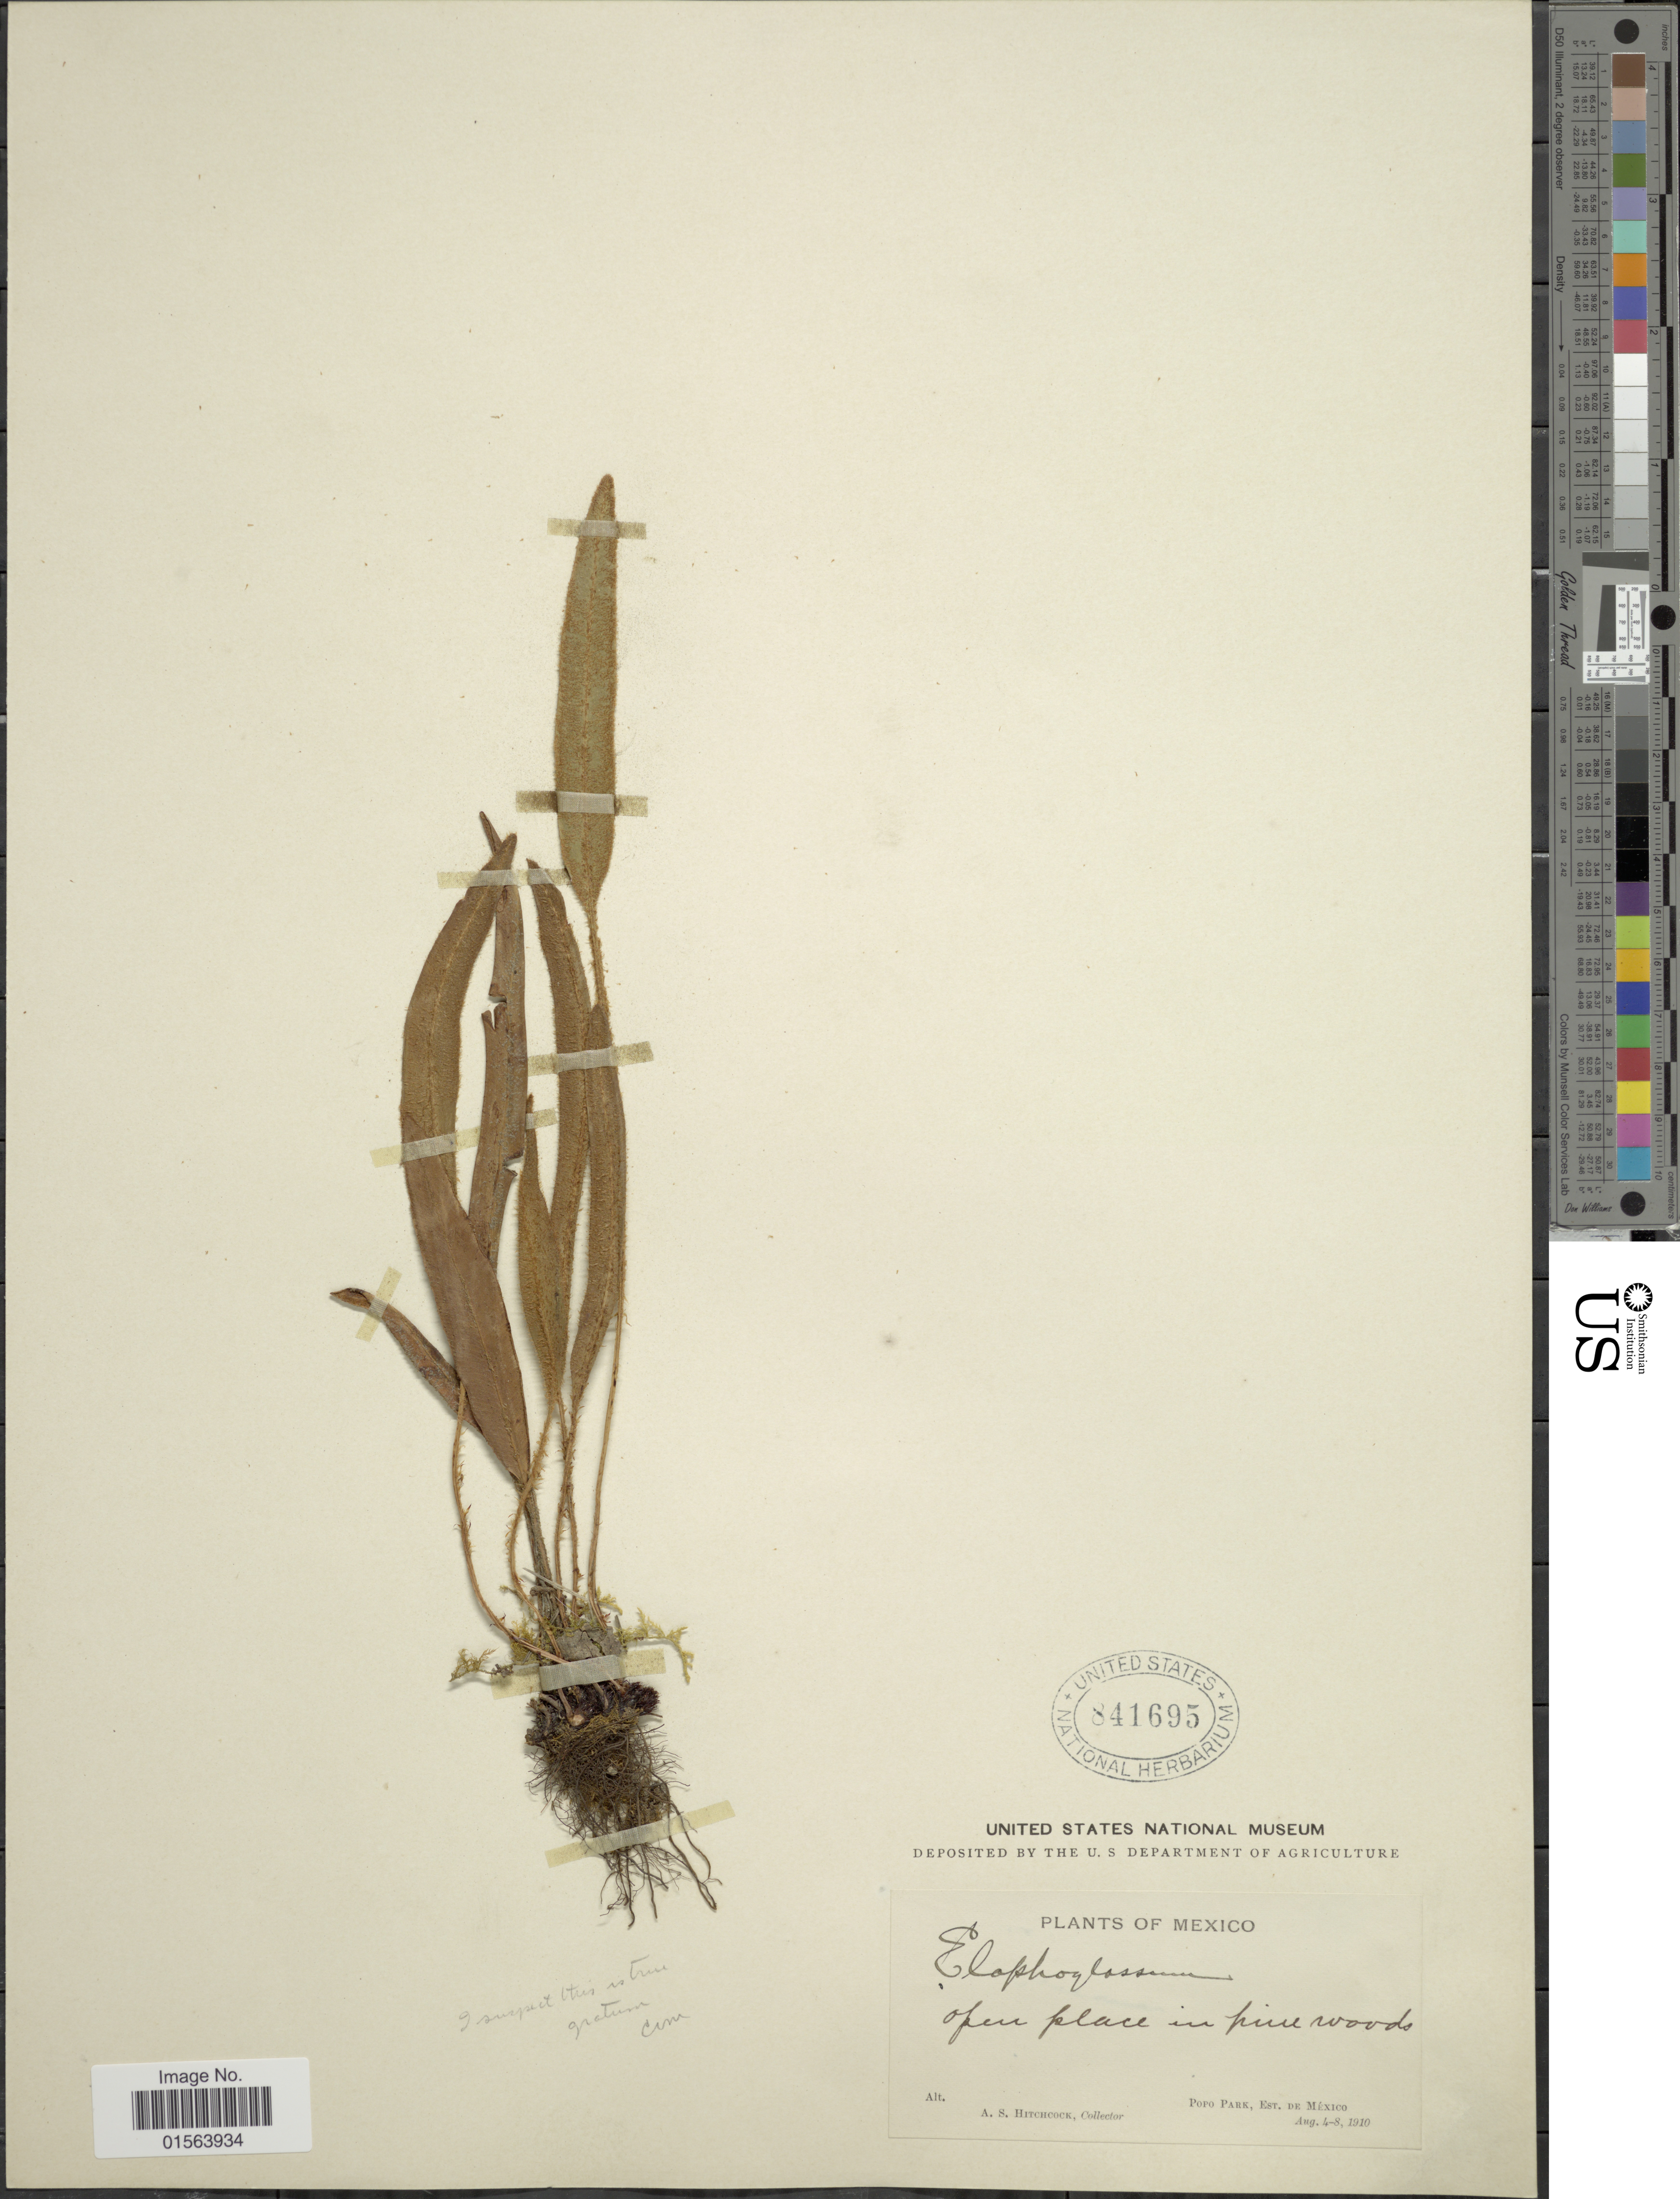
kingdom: Plantae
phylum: Tracheophyta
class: Polypodiopsida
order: Polypodiales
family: Dryopteridaceae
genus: Elaphoglossum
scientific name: Elaphoglossum gratum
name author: (Fée) T. Moore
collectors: A. S. Hitchcock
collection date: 1910-08-04/1910-08-08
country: Mexico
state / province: México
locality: Popo Park, Est de Mexico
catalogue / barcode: US 841695